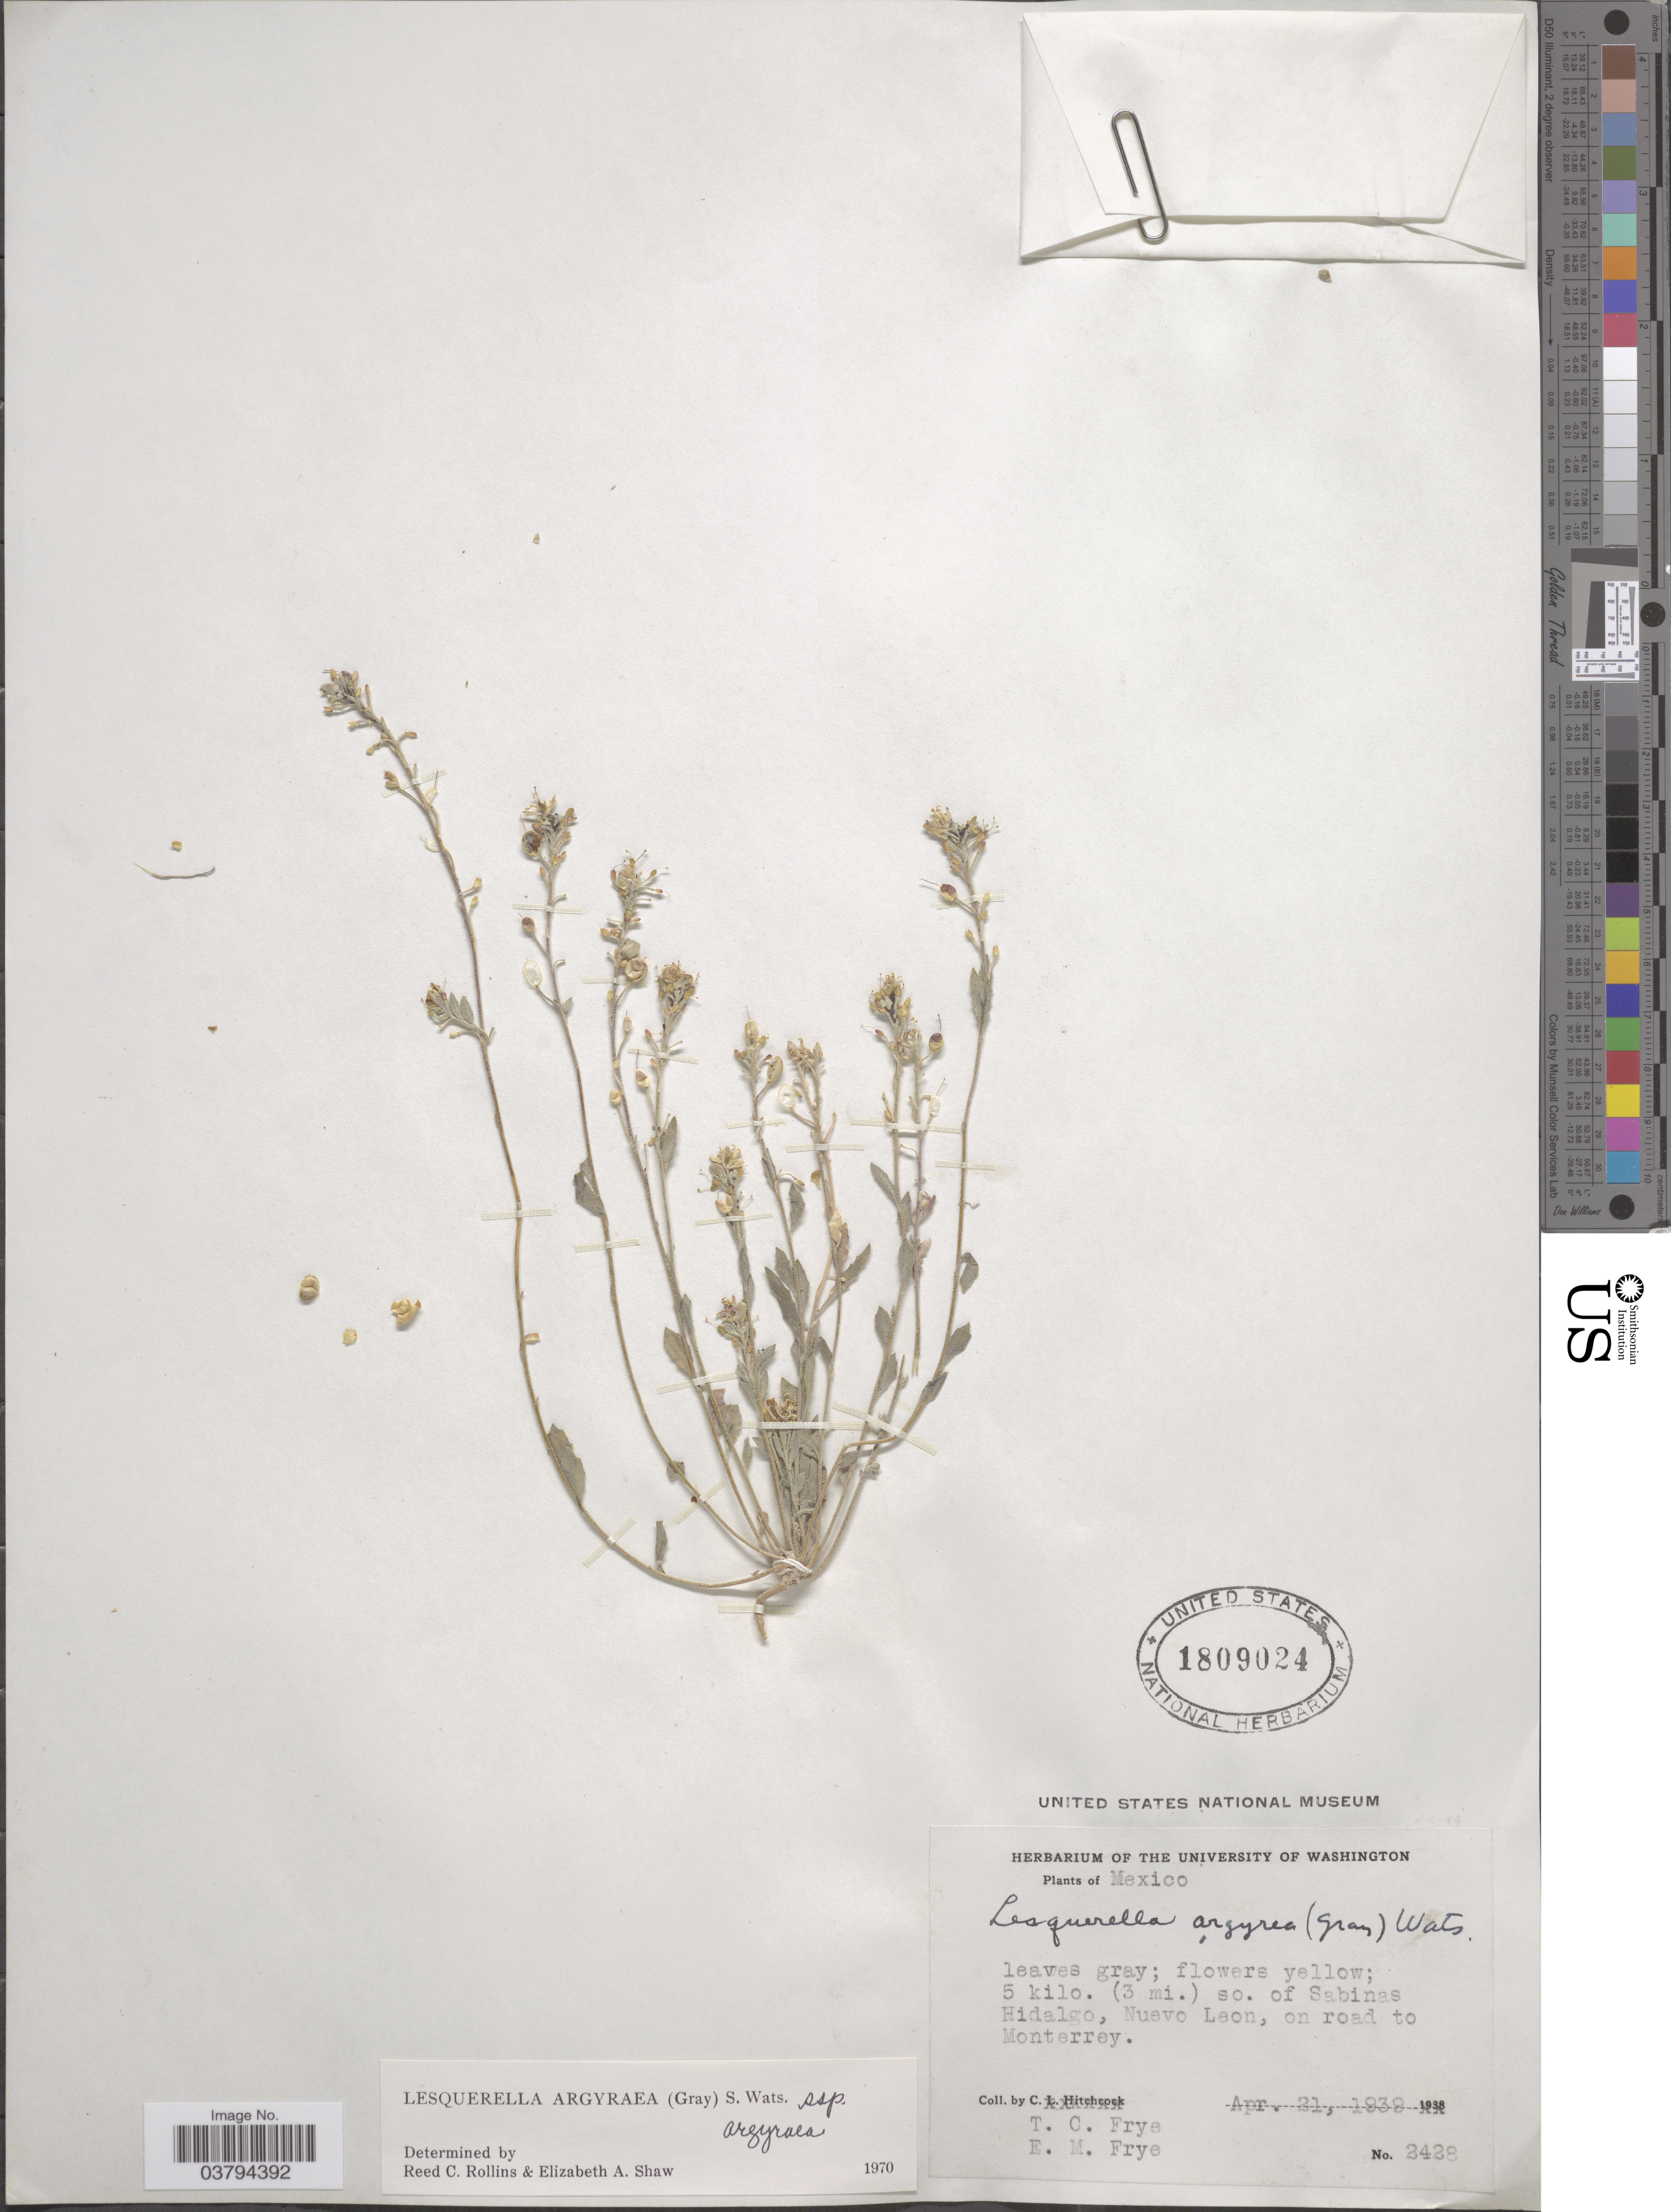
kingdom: Plantae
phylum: Tracheophyta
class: Magnoliopsida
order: Brassicales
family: Brassicaceae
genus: Lesquerella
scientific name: Lesquerella argyraea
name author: (A. Gray) S. Watson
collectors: T. C. Frye & E. Frye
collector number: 2428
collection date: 1938-04-21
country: Mexico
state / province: Nuevo León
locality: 5 kilo. (3 mi.) so. of Sabinas Hidalgo, Nuevo Leon, on road to Monterrey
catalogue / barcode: US 1809024